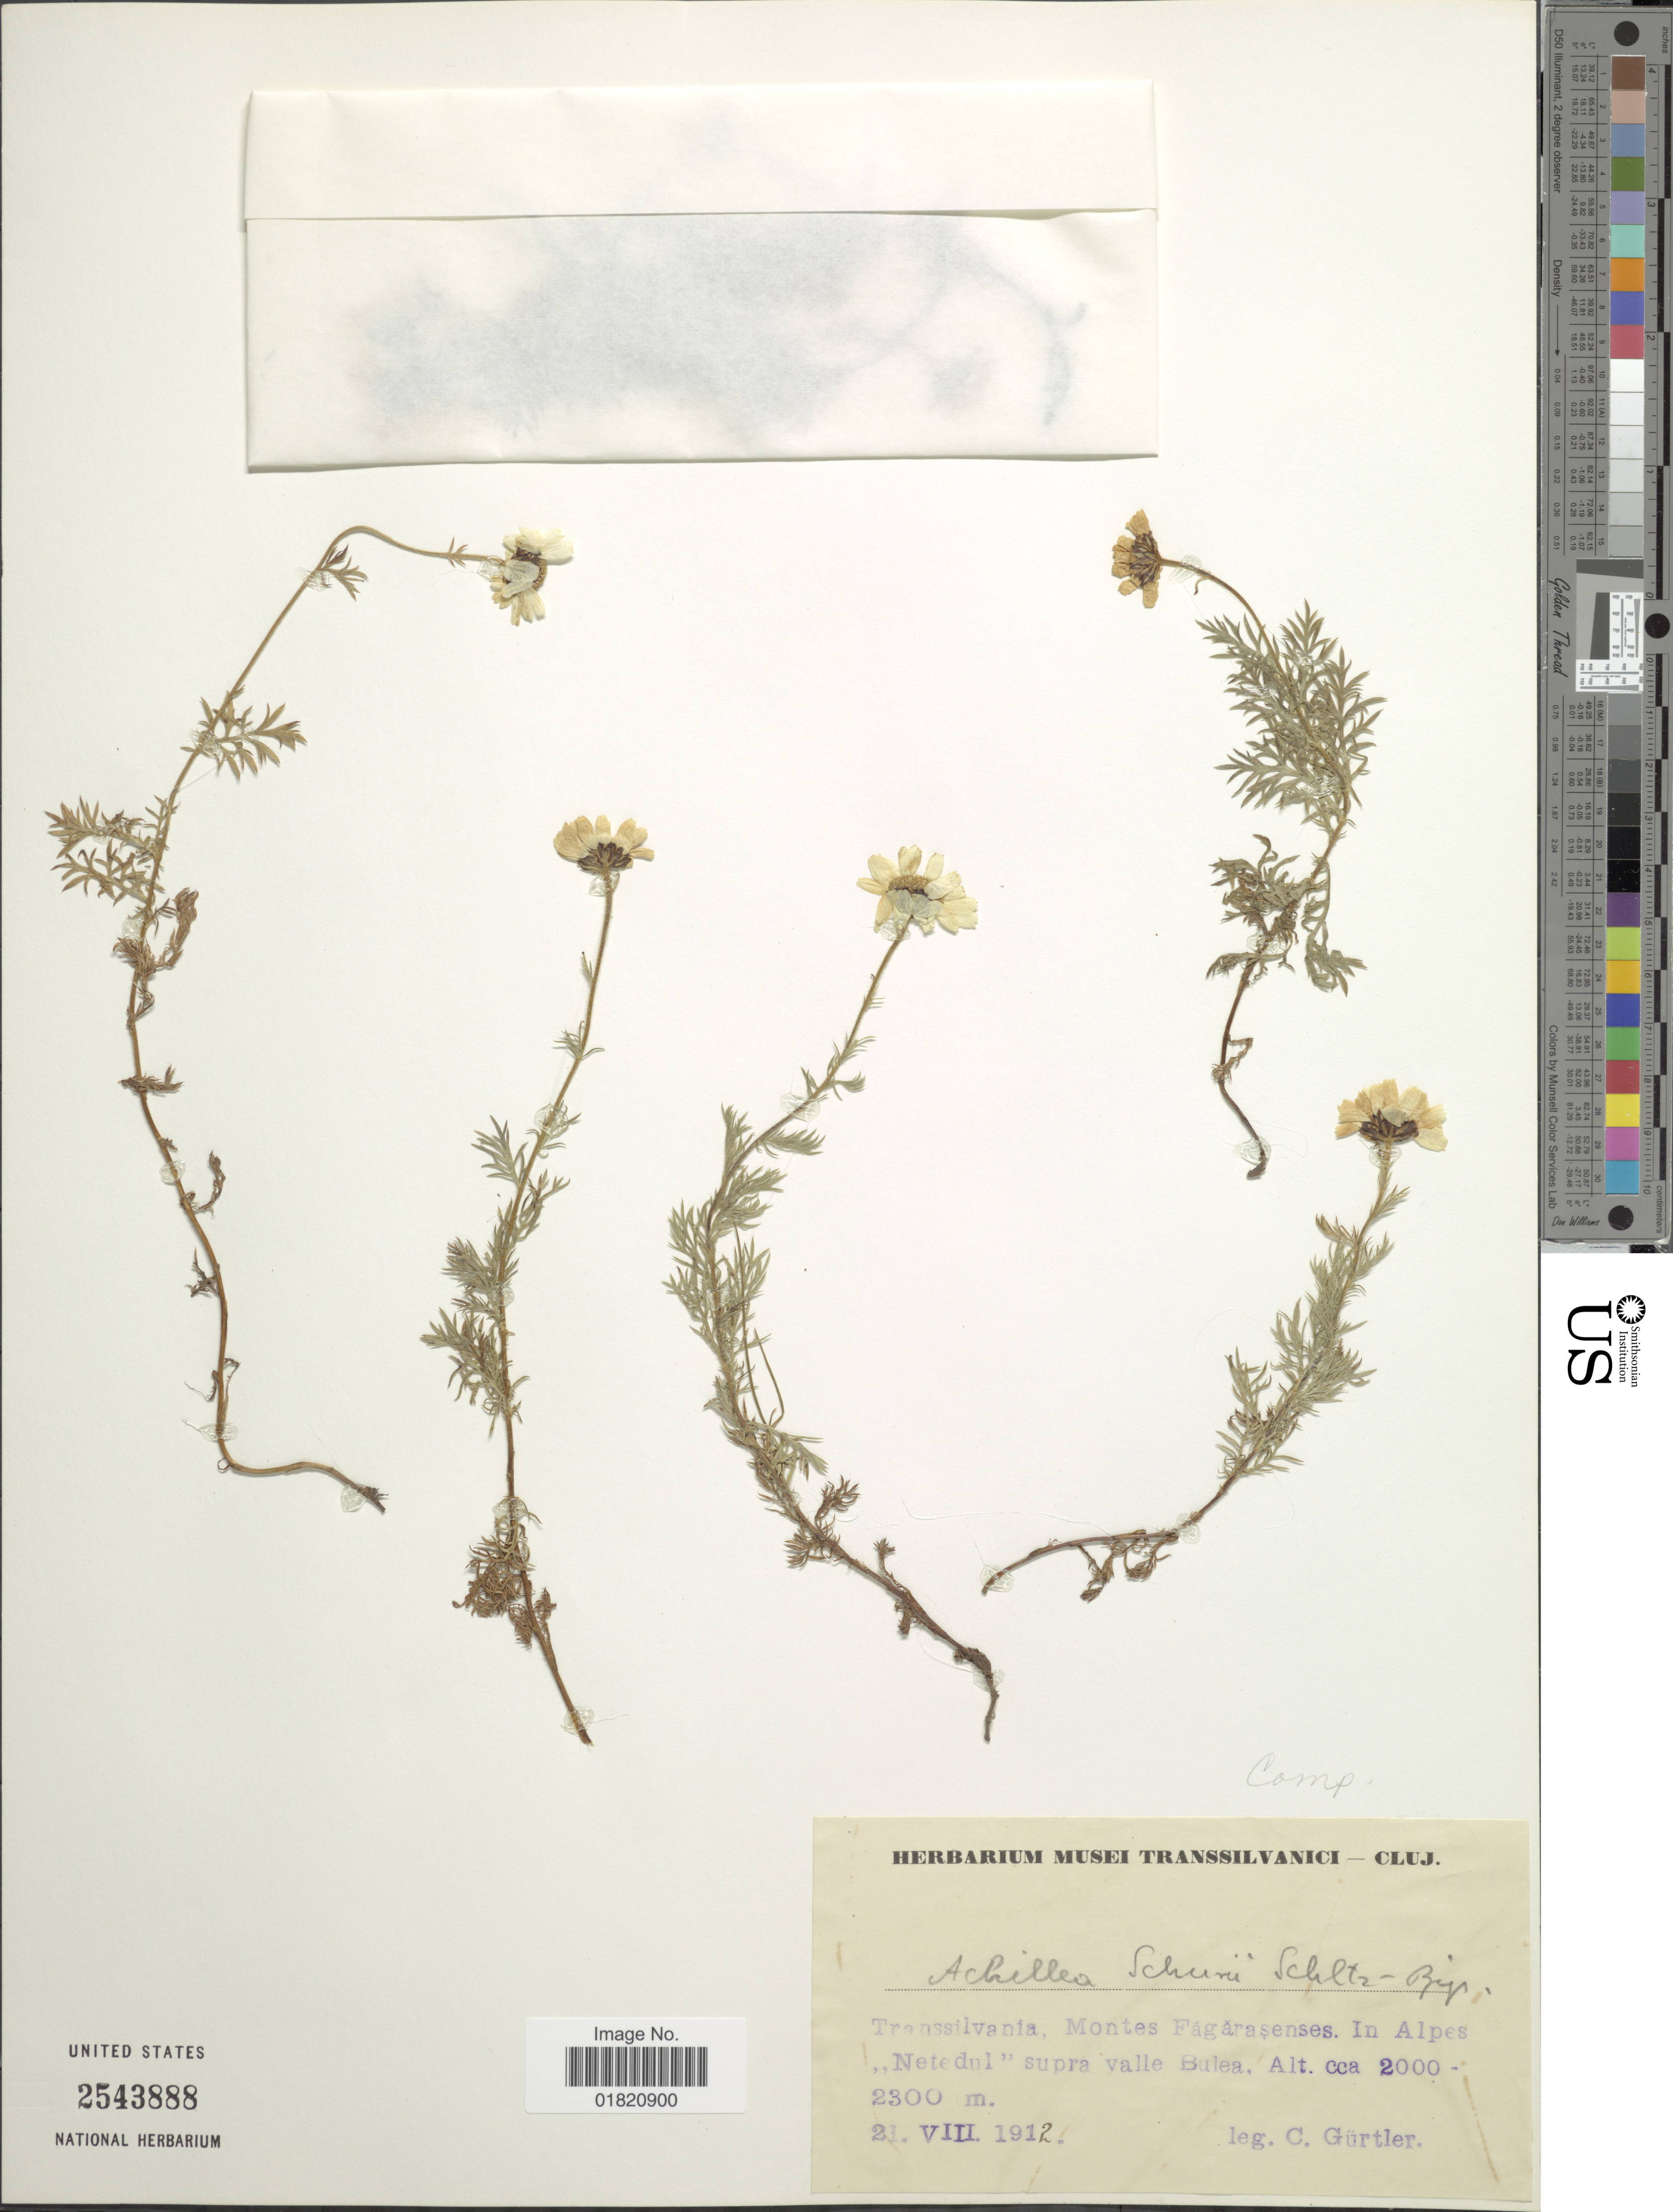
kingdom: Plantae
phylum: Tracheophyta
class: Magnoliopsida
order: Asterales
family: Asteraceae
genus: Achillea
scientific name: Achillea schurii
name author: Sch. Bip.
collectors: C. Gürtler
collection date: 1912-08-21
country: Romania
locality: Transsilvania, Montes Fágarašenses. In Alpes "Netedul" supra valle Bulea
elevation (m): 2000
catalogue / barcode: US 2543888